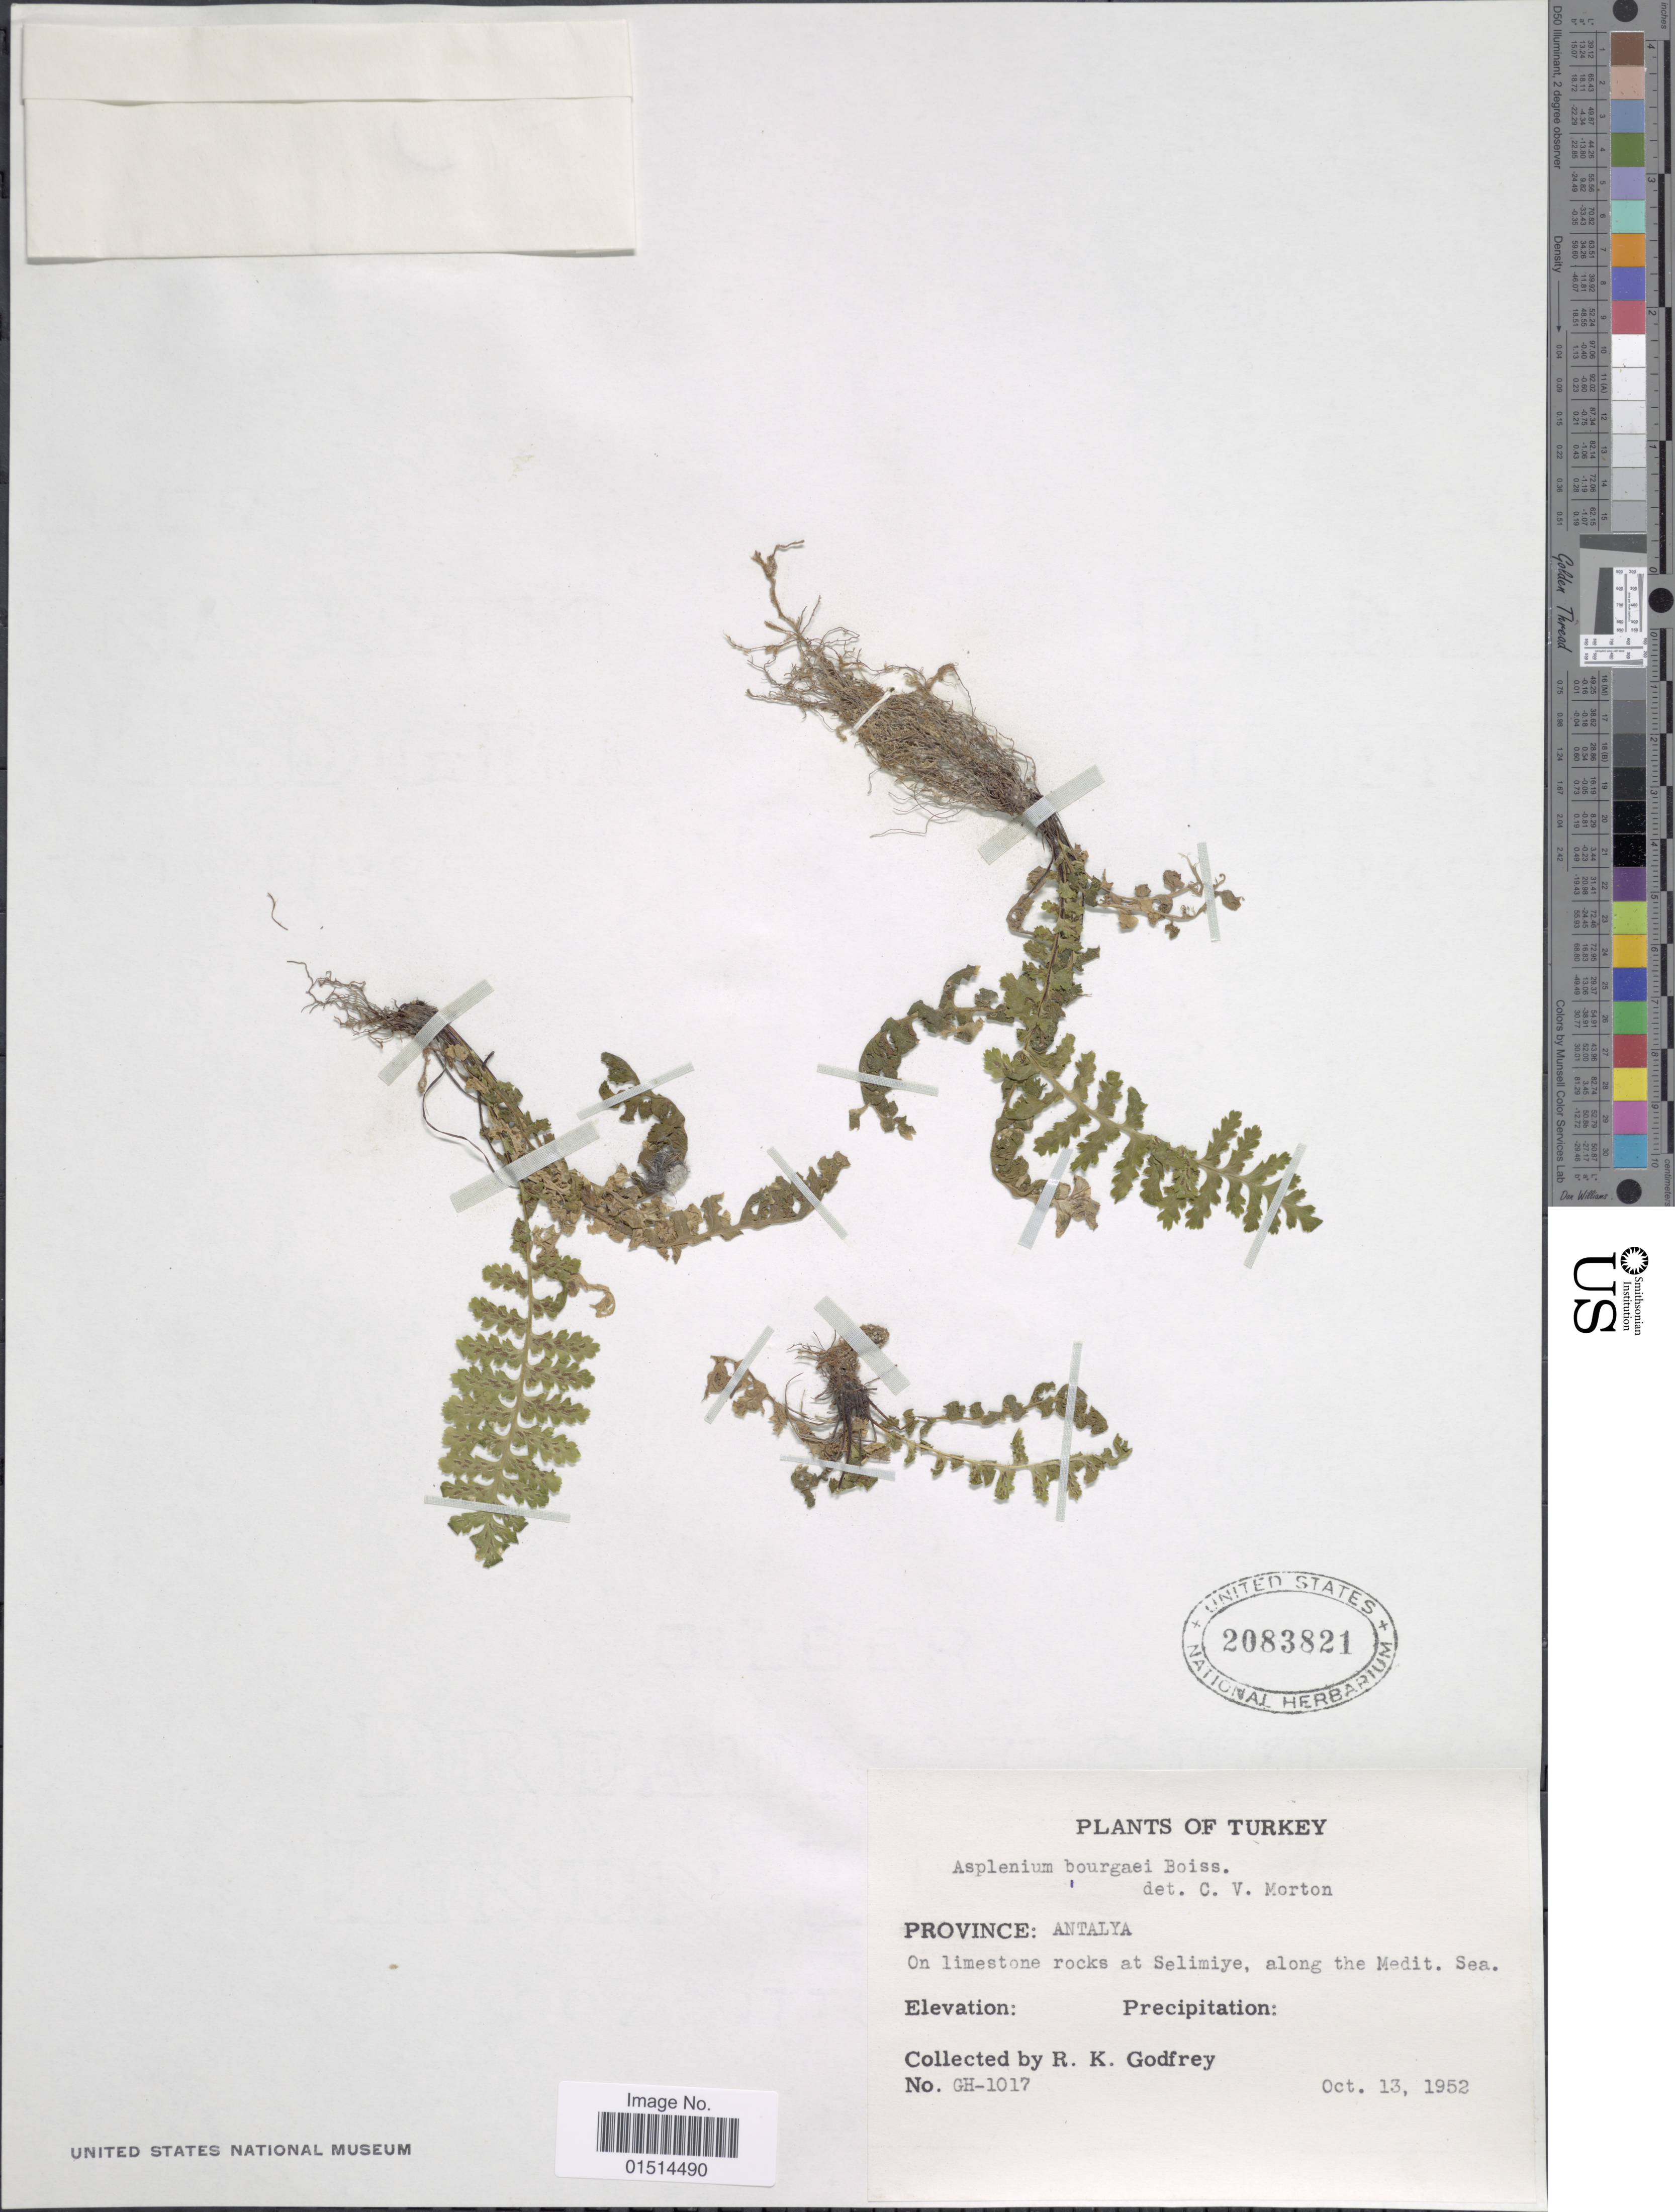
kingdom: Plantae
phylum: Tracheophyta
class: Polypodiopsida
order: Polypodiales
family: Aspleniaceae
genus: Asplenium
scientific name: Asplenium bourgaei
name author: Boiss. ex Milde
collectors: R. K. Godfrey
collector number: GH-1017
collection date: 1952-10-13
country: Turkey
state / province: Antalya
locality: Antalya, on limestone rocks at Selimiye, along the Medit. Sea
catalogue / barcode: US 2083821